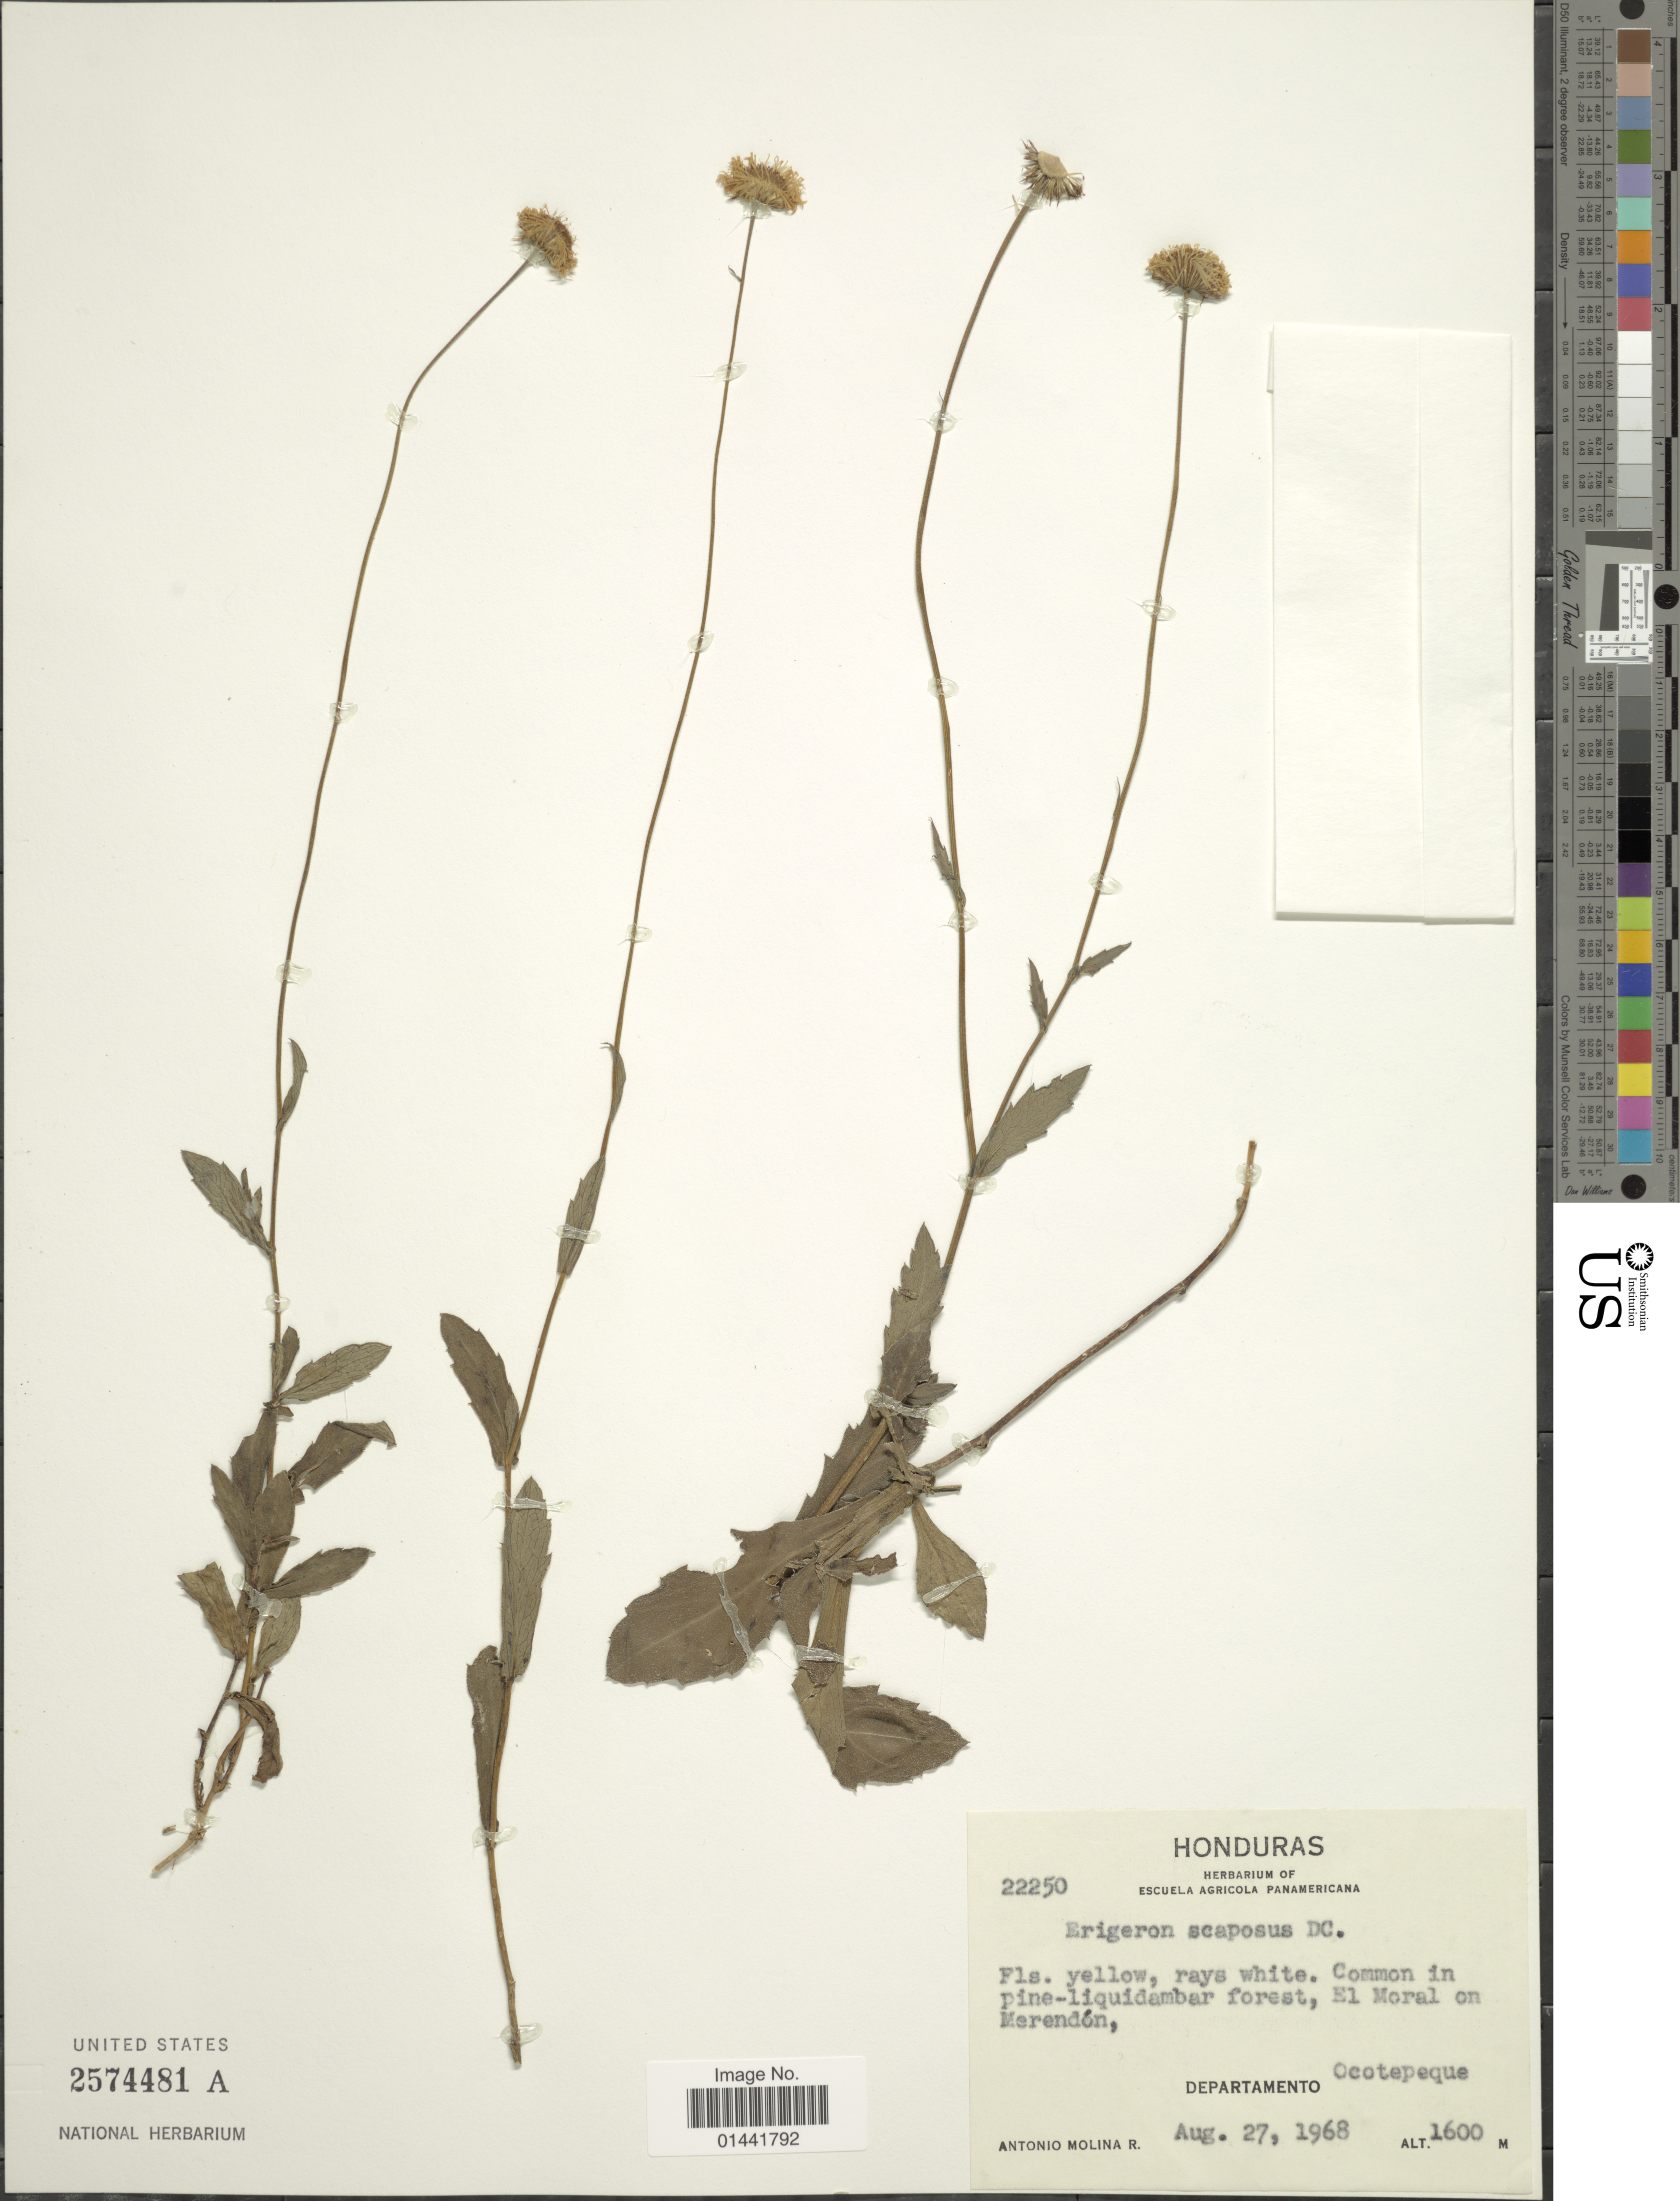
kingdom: Plantae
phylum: Tracheophyta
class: Magnoliopsida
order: Asterales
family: Asteraceae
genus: Erigeron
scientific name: Erigeron scaposus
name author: DC.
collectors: A. Molina R.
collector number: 22250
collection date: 1968-08-27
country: Honduras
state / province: Ocotepeque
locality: El Moral on Merendón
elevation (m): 1600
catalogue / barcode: US 2574481A